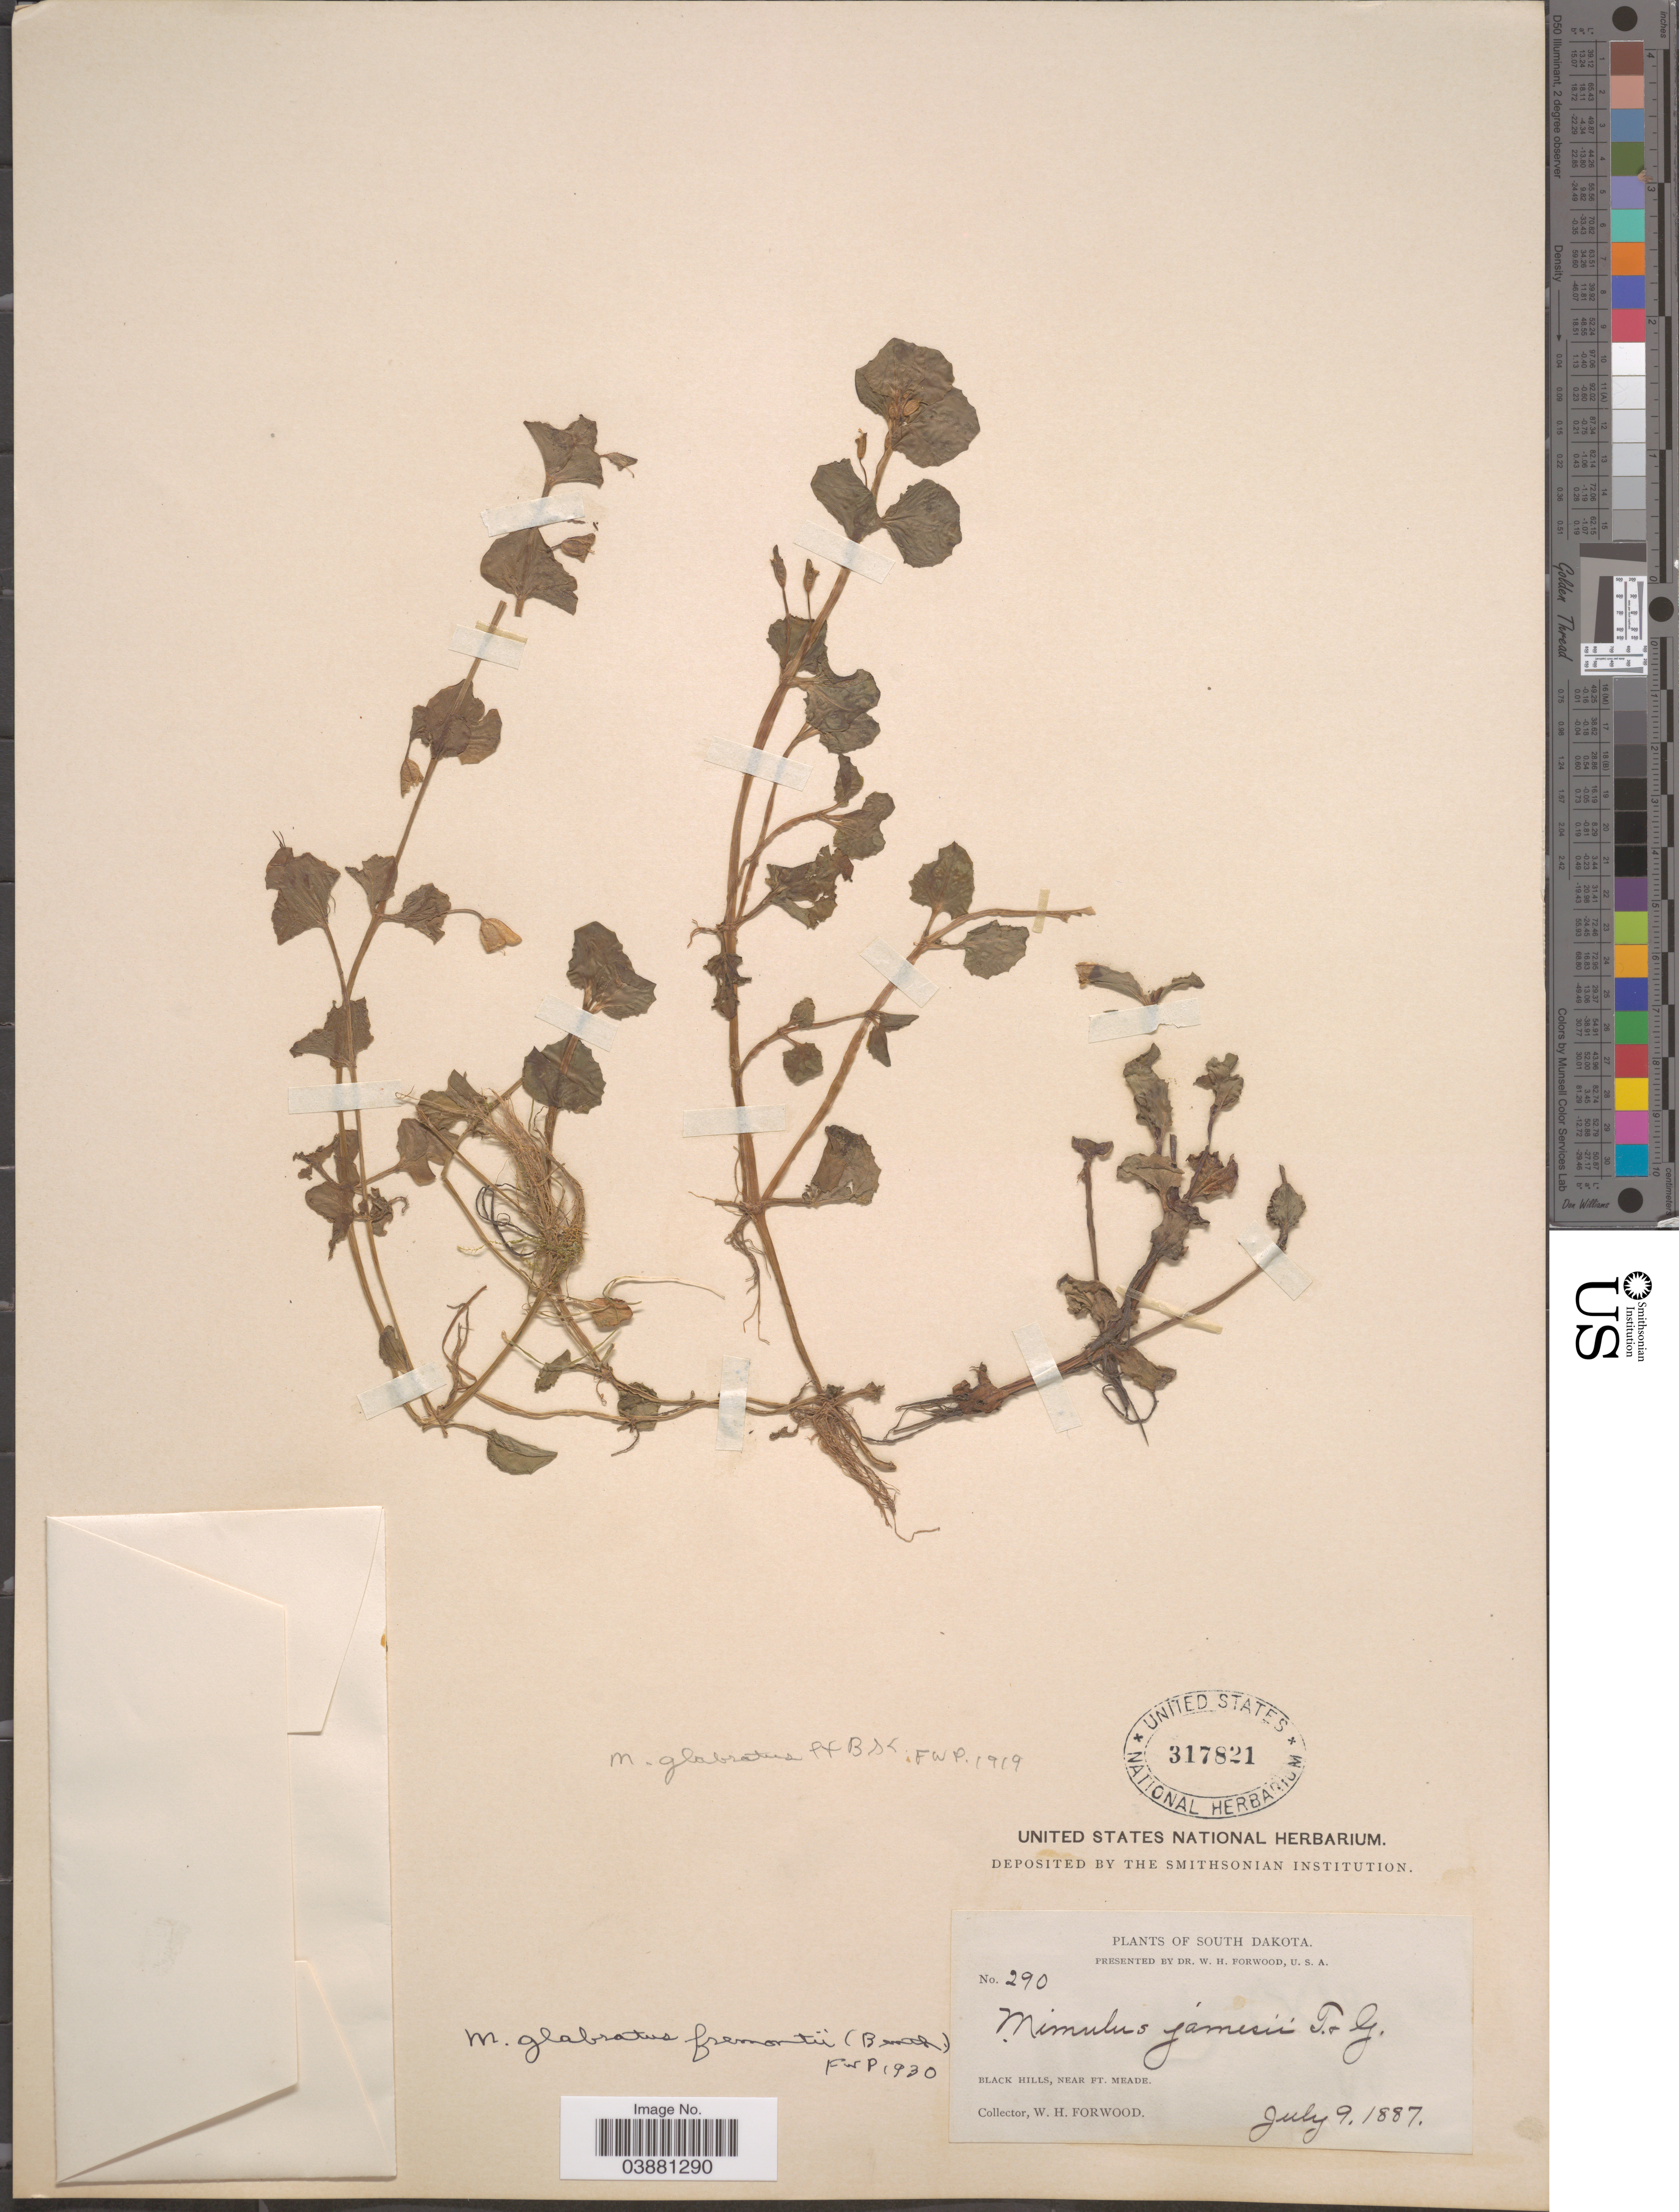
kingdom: Plantae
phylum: Tracheophyta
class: Magnoliopsida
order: Lamiales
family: Phrymaceae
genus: Mimulus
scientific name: Mimulus glabratus var. fremontii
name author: Kunth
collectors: W. Forwood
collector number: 290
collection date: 1887-07-09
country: United States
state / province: South Dakota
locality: Black Hills, near Ft. Meade.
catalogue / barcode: US 317821